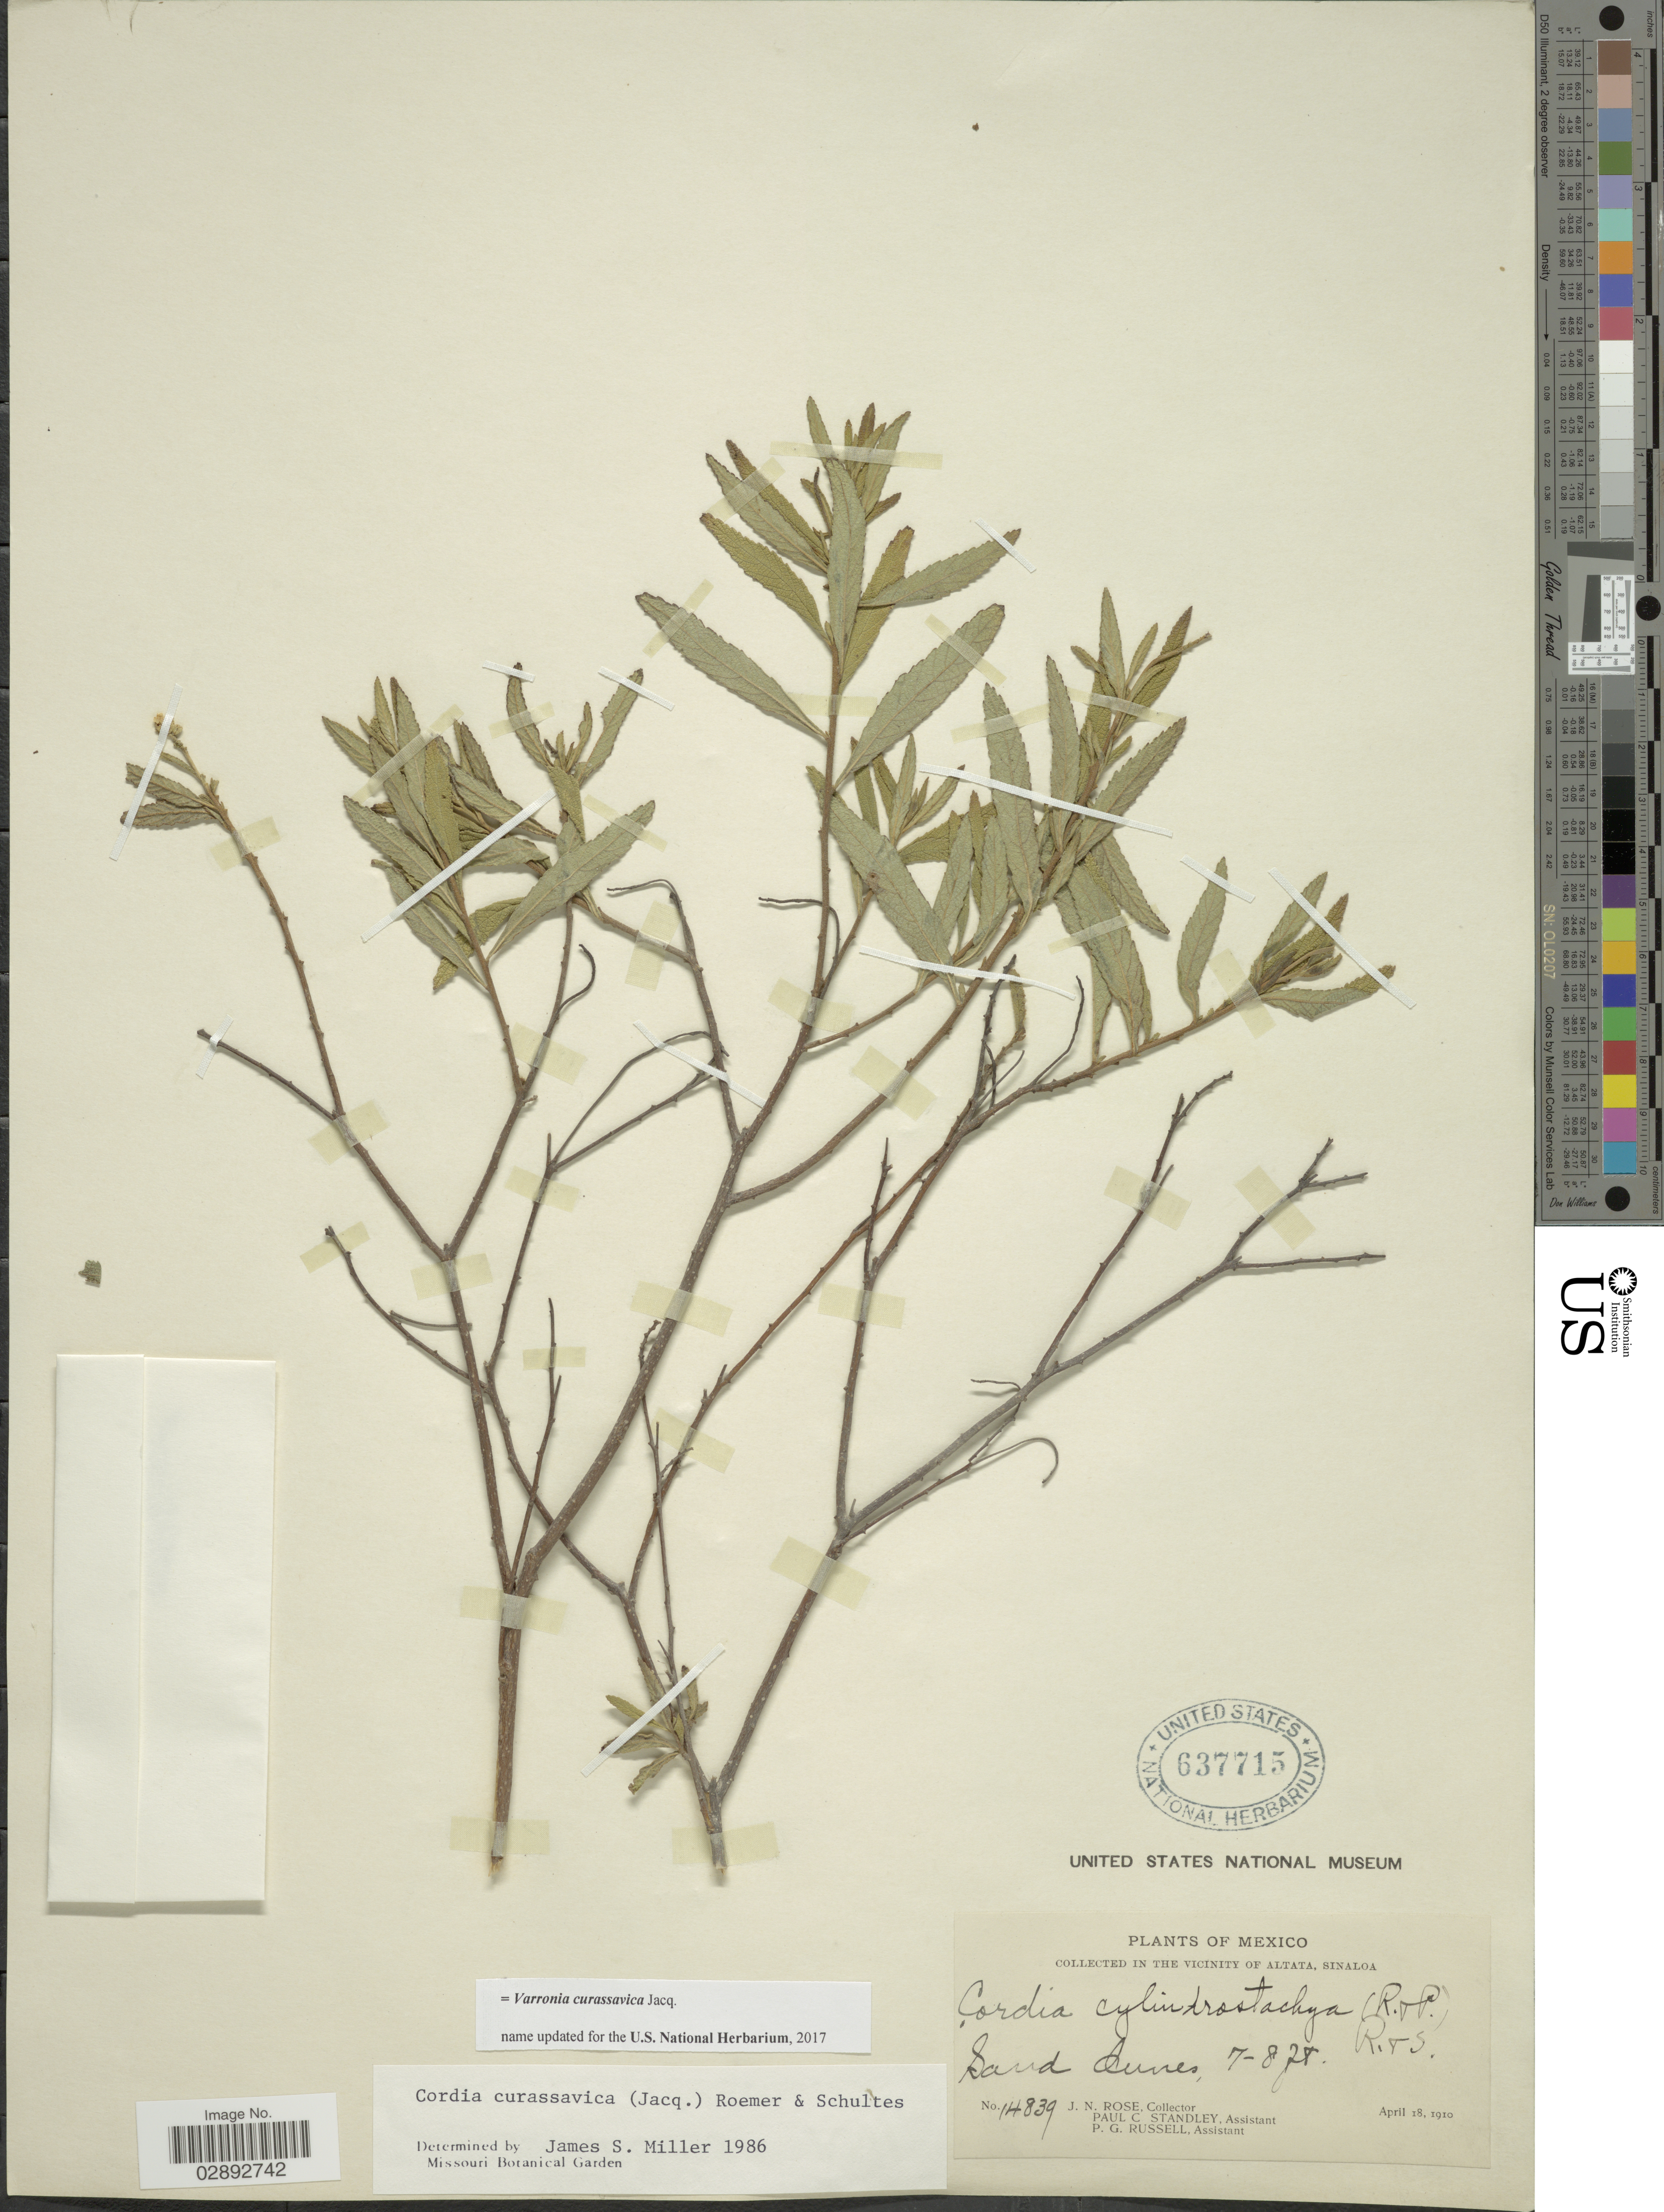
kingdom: Plantae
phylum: Tracheophyta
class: Magnoliopsida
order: Boraginales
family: Cordiaceae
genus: Varronia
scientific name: Varronia curassavica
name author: Jacq.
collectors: J. N. Rose, P. C. Standley & P. G. Russell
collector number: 14839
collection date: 1910-04-18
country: Mexico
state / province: Sinaloa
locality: In the Vicinity of Altata.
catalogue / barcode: US 637715